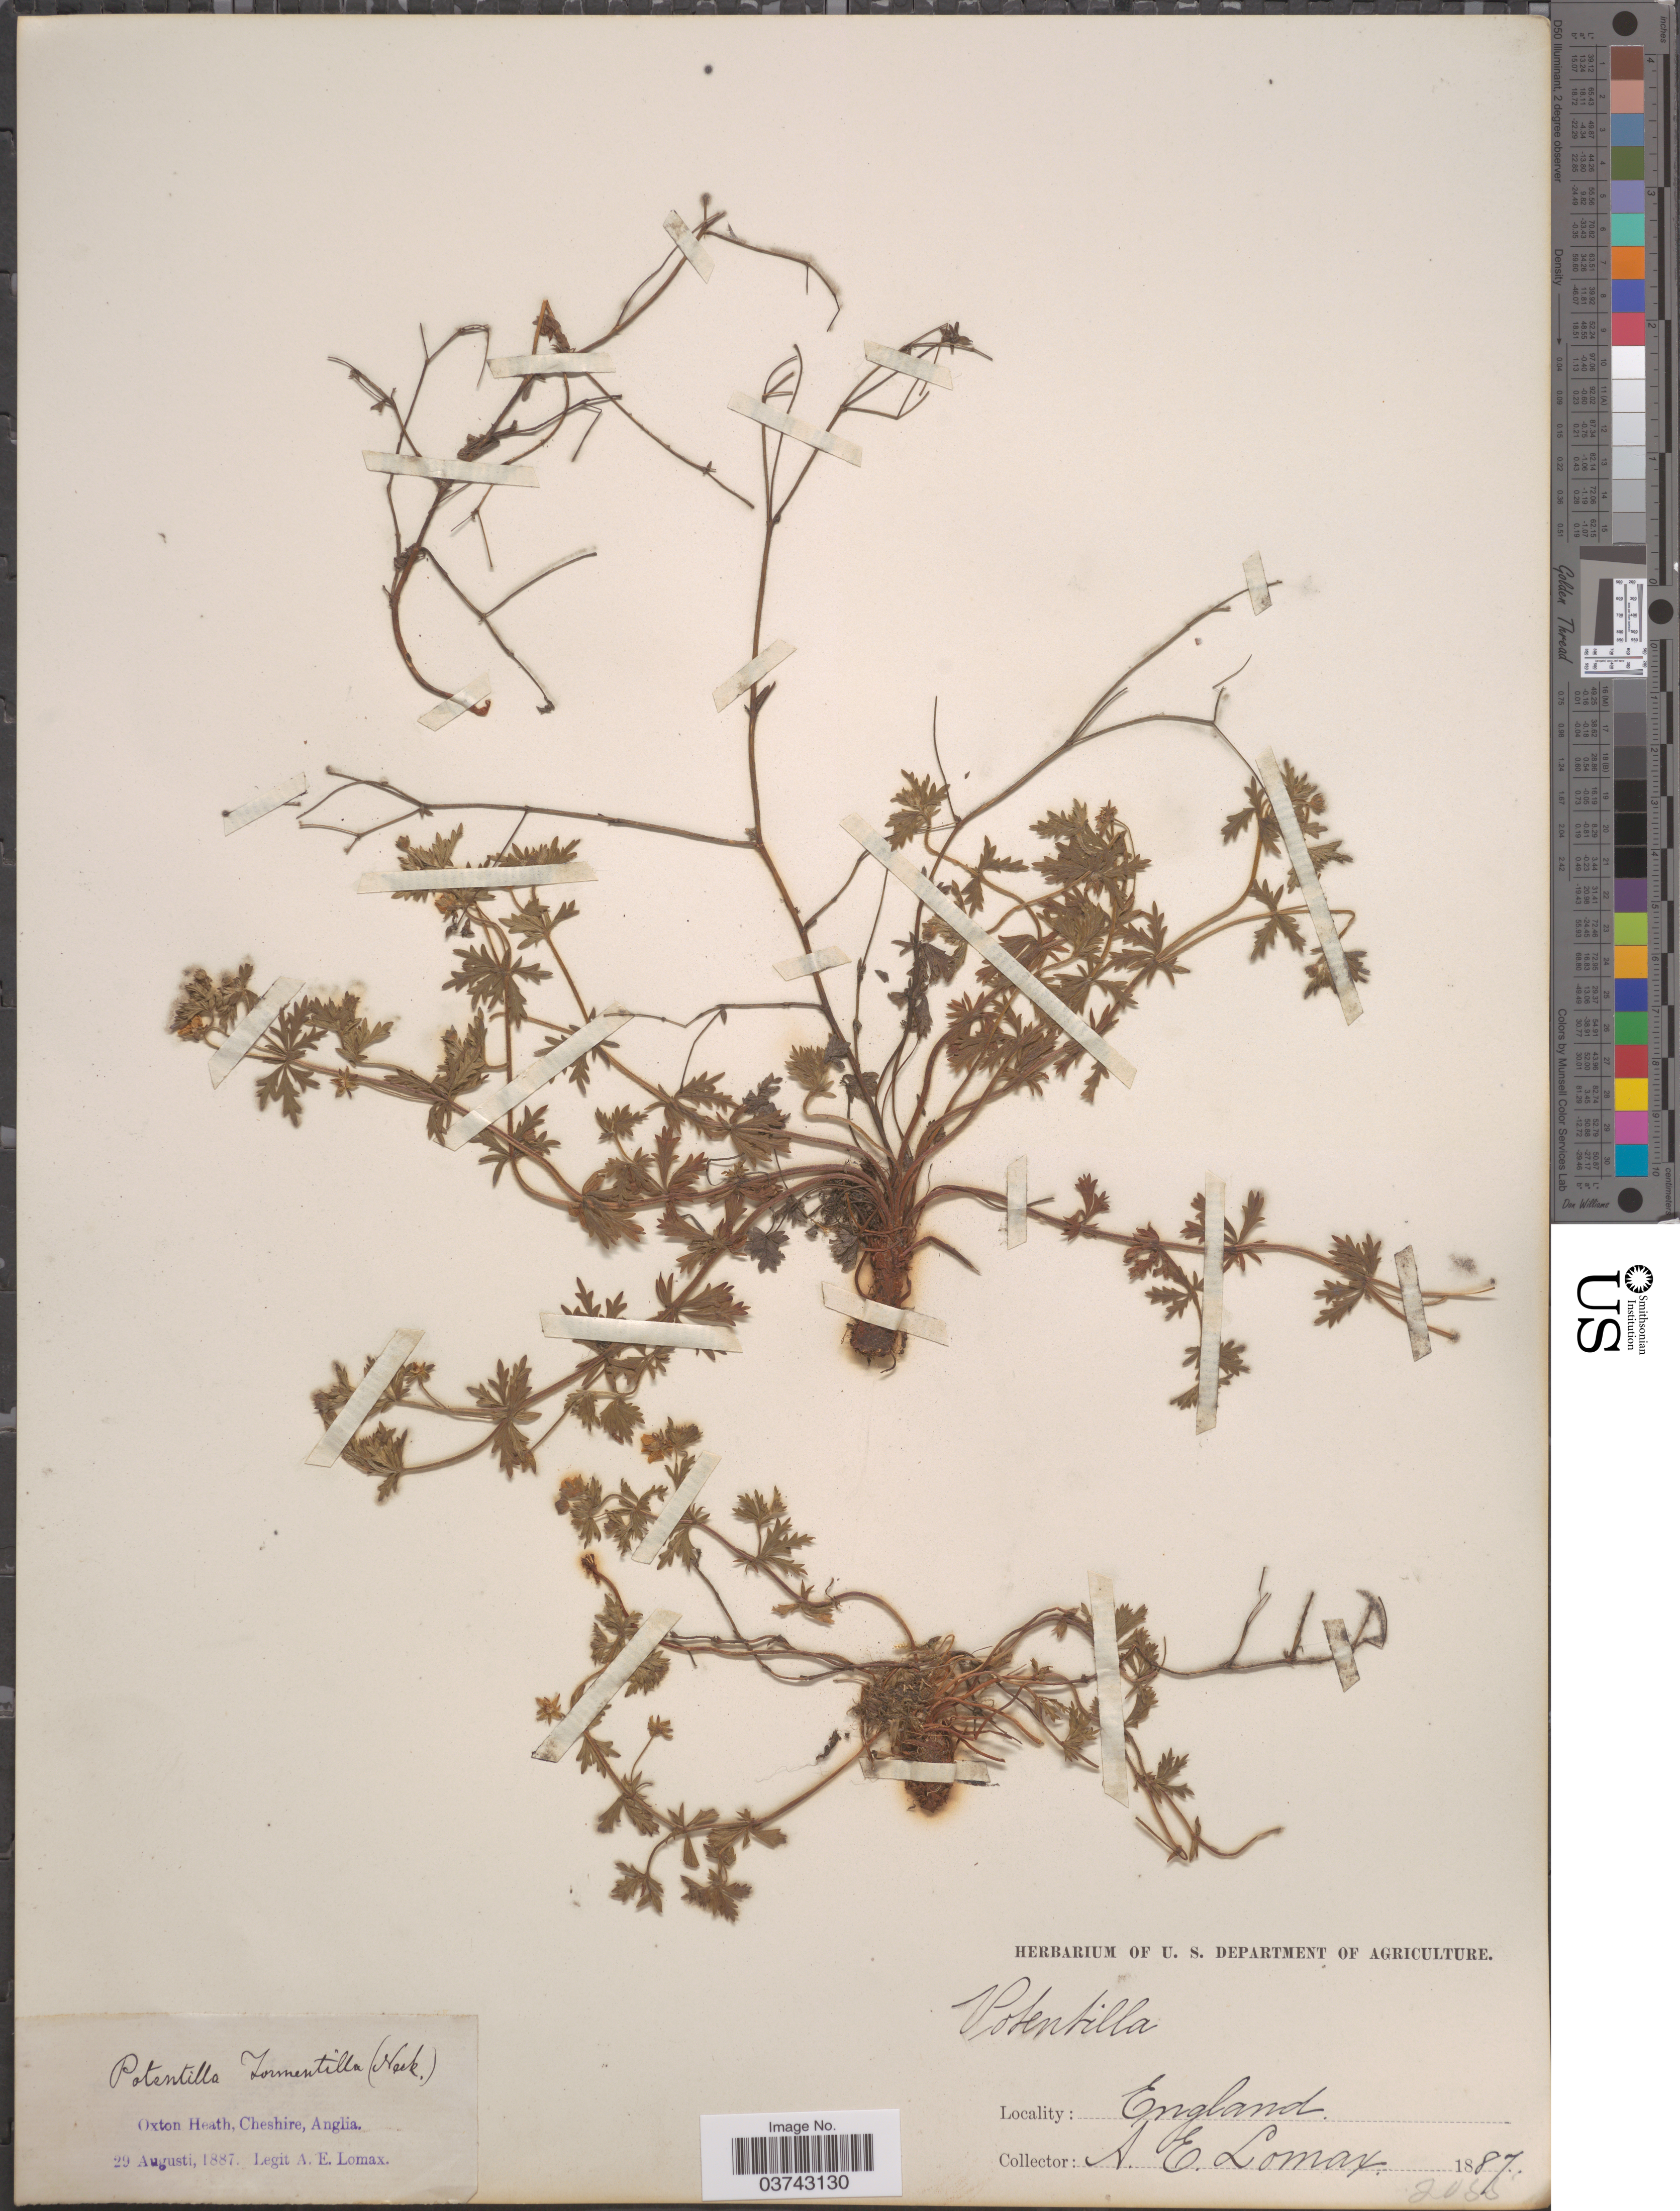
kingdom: Plantae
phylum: Tracheophyta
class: Magnoliopsida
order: Rosales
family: Rosaceae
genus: Potentilla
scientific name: Potentilla sp.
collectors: A. Lomax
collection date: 1887-08-29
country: United Kingdom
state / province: England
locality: Oxton Heath, Cheshire, Anglia. England.